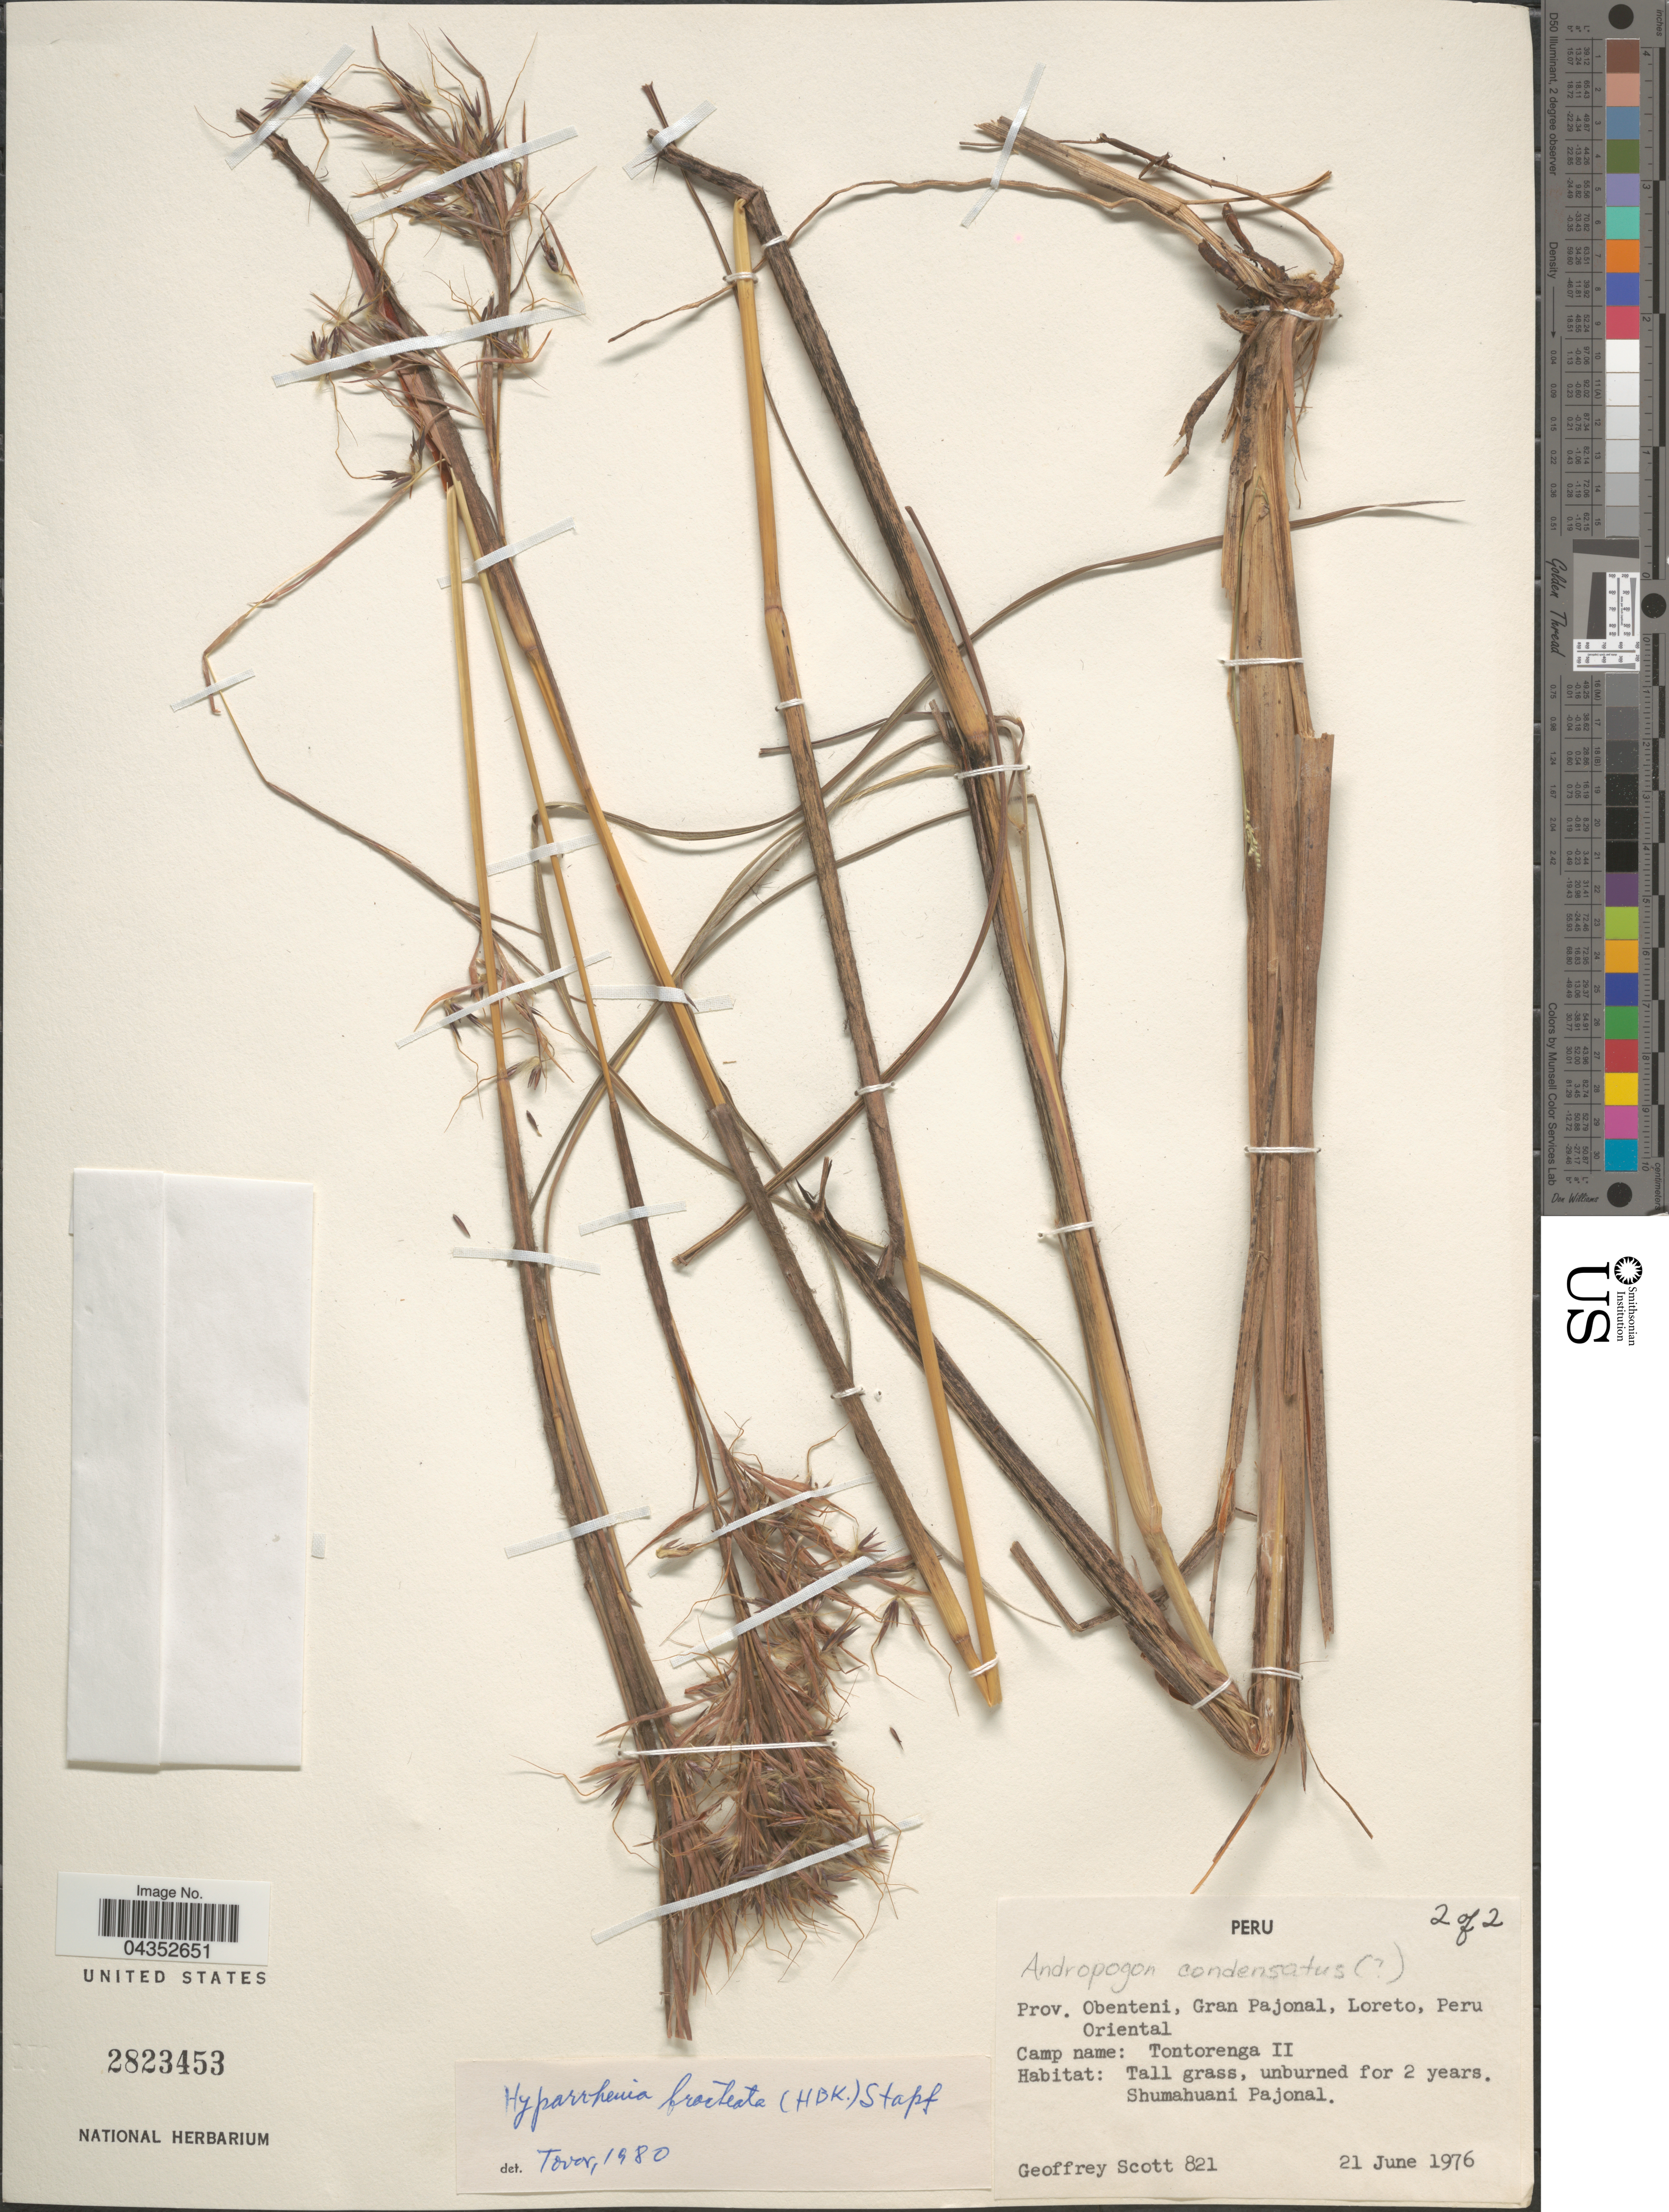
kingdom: Plantae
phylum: Tracheophyta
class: Liliopsida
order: Poales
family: Poaceae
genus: Hyparrhenia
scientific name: Hyparrhenia bracteata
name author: (Humb. & Bonpl.) Stapf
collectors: G. Scott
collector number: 821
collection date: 1976-06-21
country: Peru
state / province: Loreto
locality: Prov. Obenteni, Gran Pajonal, Peru Oriental.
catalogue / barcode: US 2823453